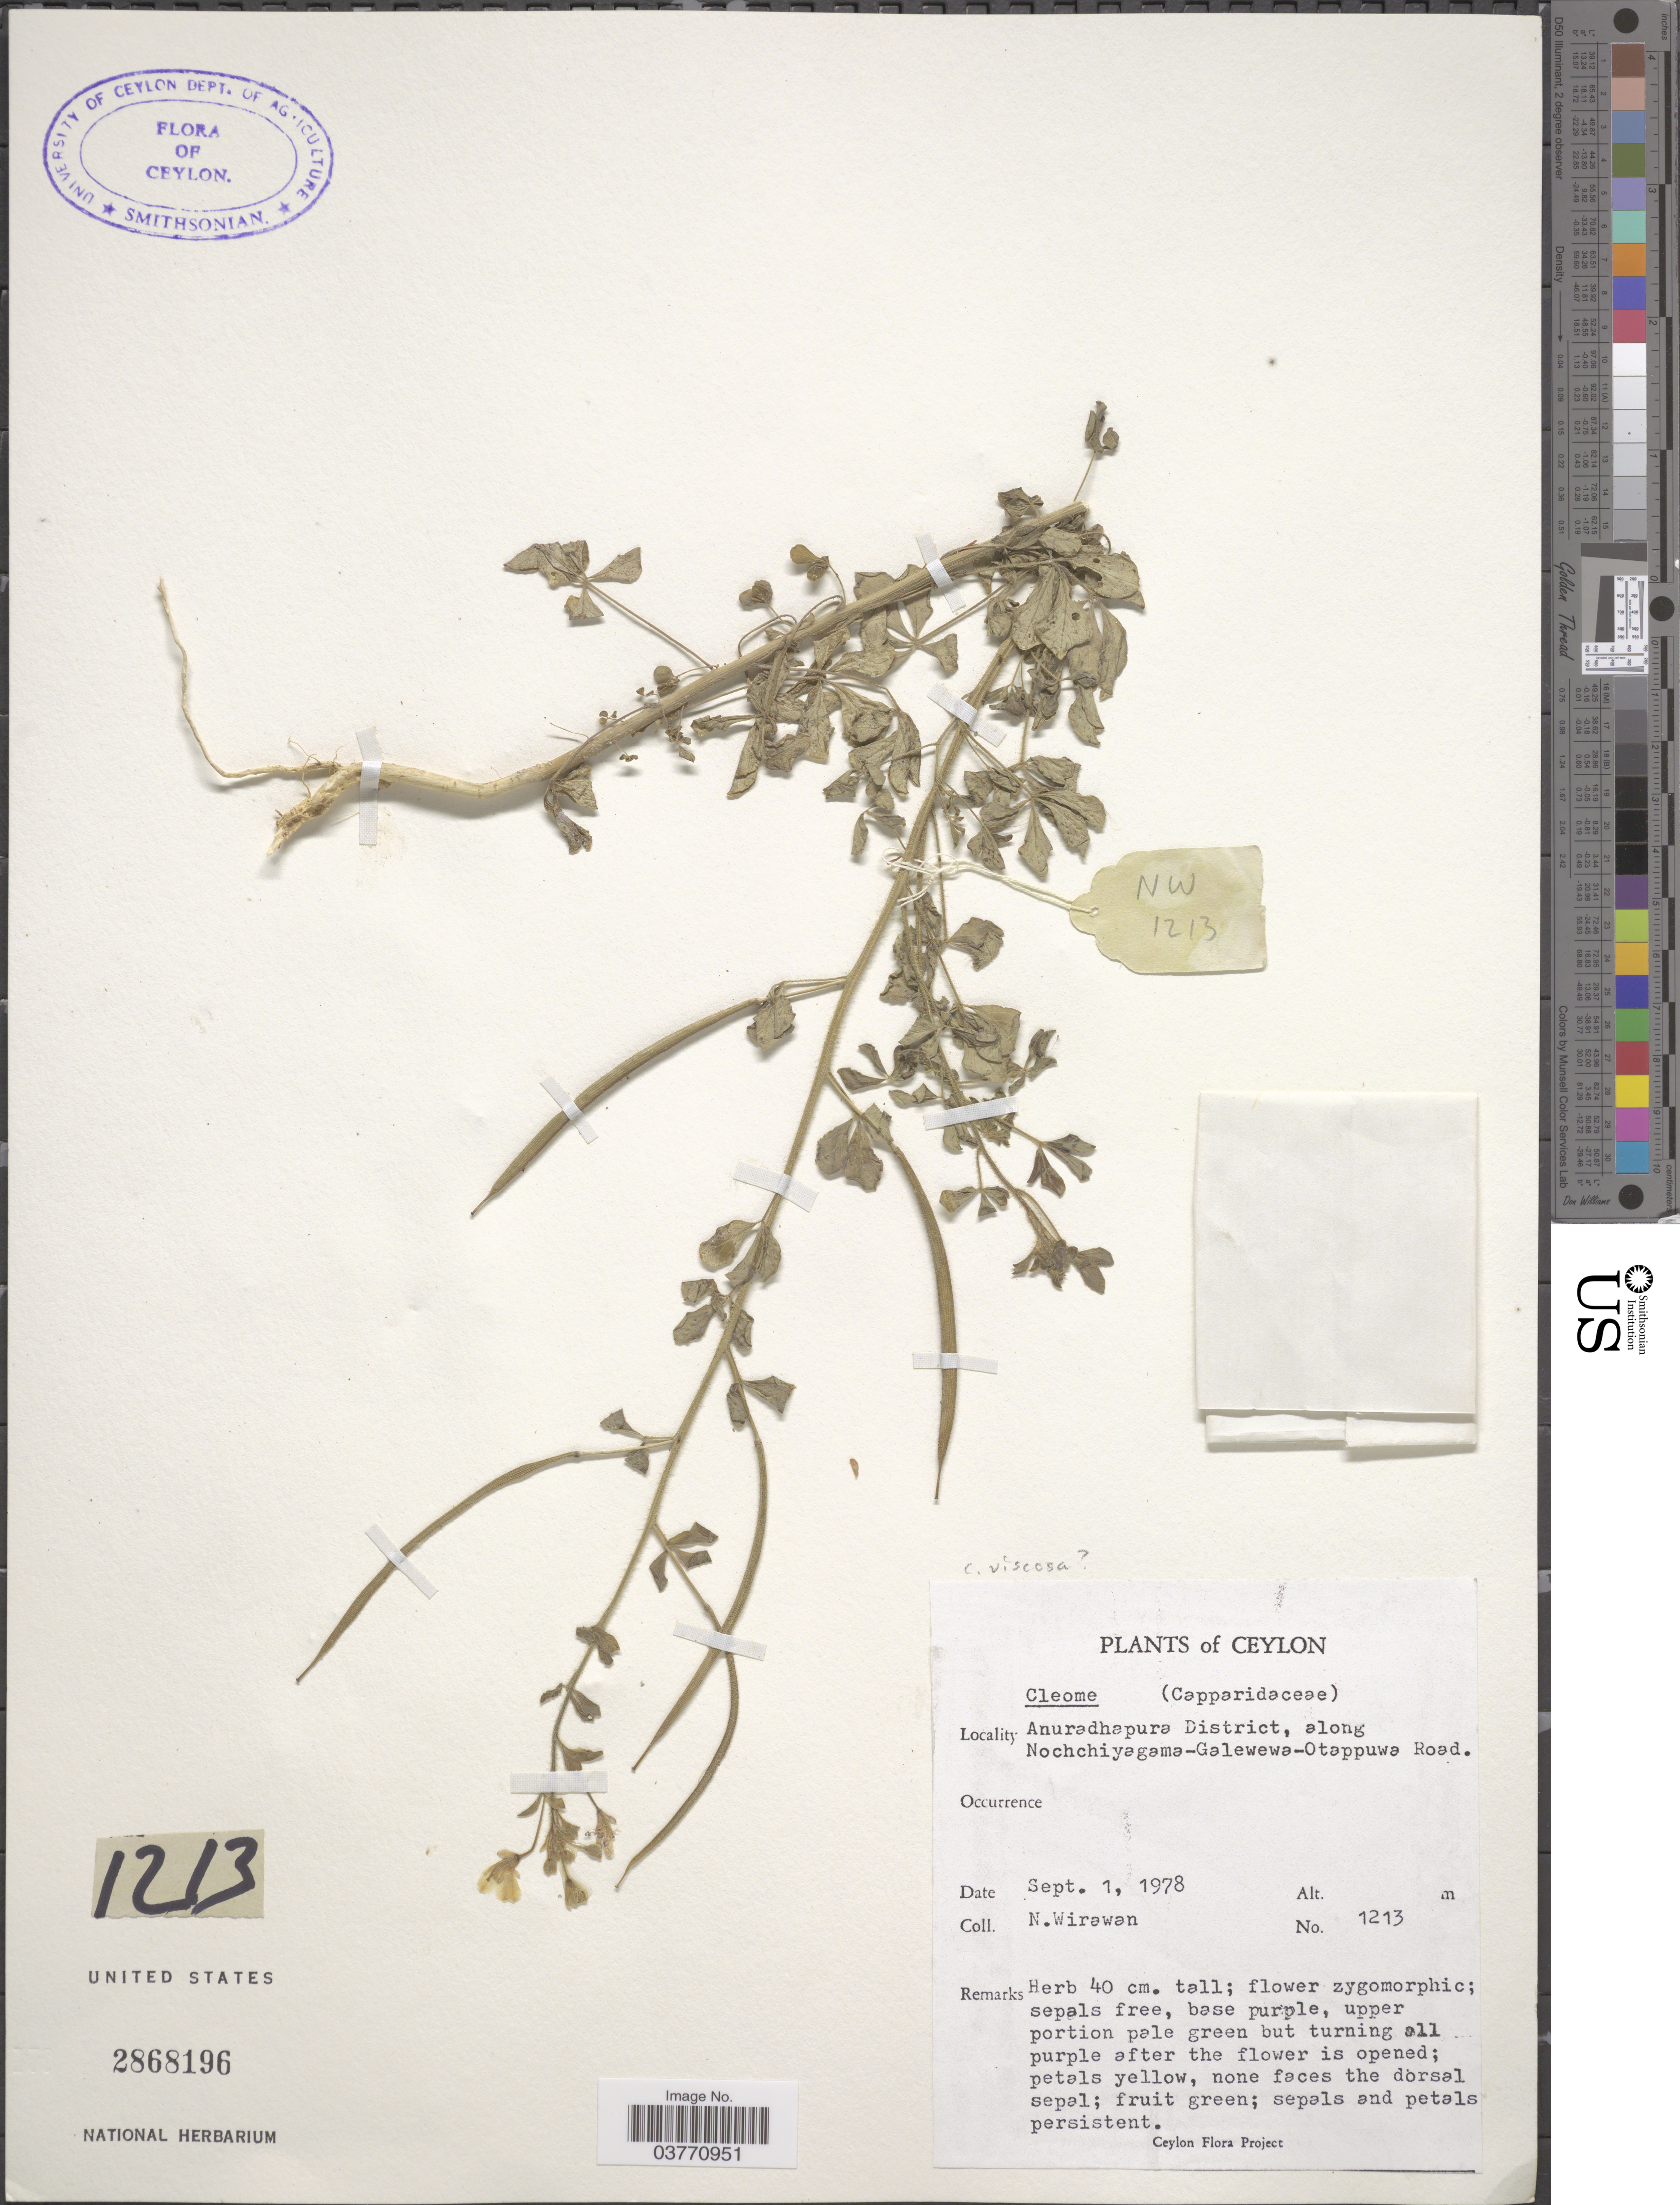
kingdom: Plantae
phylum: Tracheophyta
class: Magnoliopsida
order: Brassicales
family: Cleomaceae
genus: Arivela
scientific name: Arivela viscosa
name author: (L.) Raf.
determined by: Strong, Mark T., (BOT), Smithsonian Institution - National Museum of Natural History (UNITED STATES)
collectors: N. Wirawan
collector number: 1213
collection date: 1978-09-01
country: Sri Lanka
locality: Ceylon. Anuradhapura District, along Nochchiyagama-Galewewa-Otappuwa Road.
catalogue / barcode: US 2868196